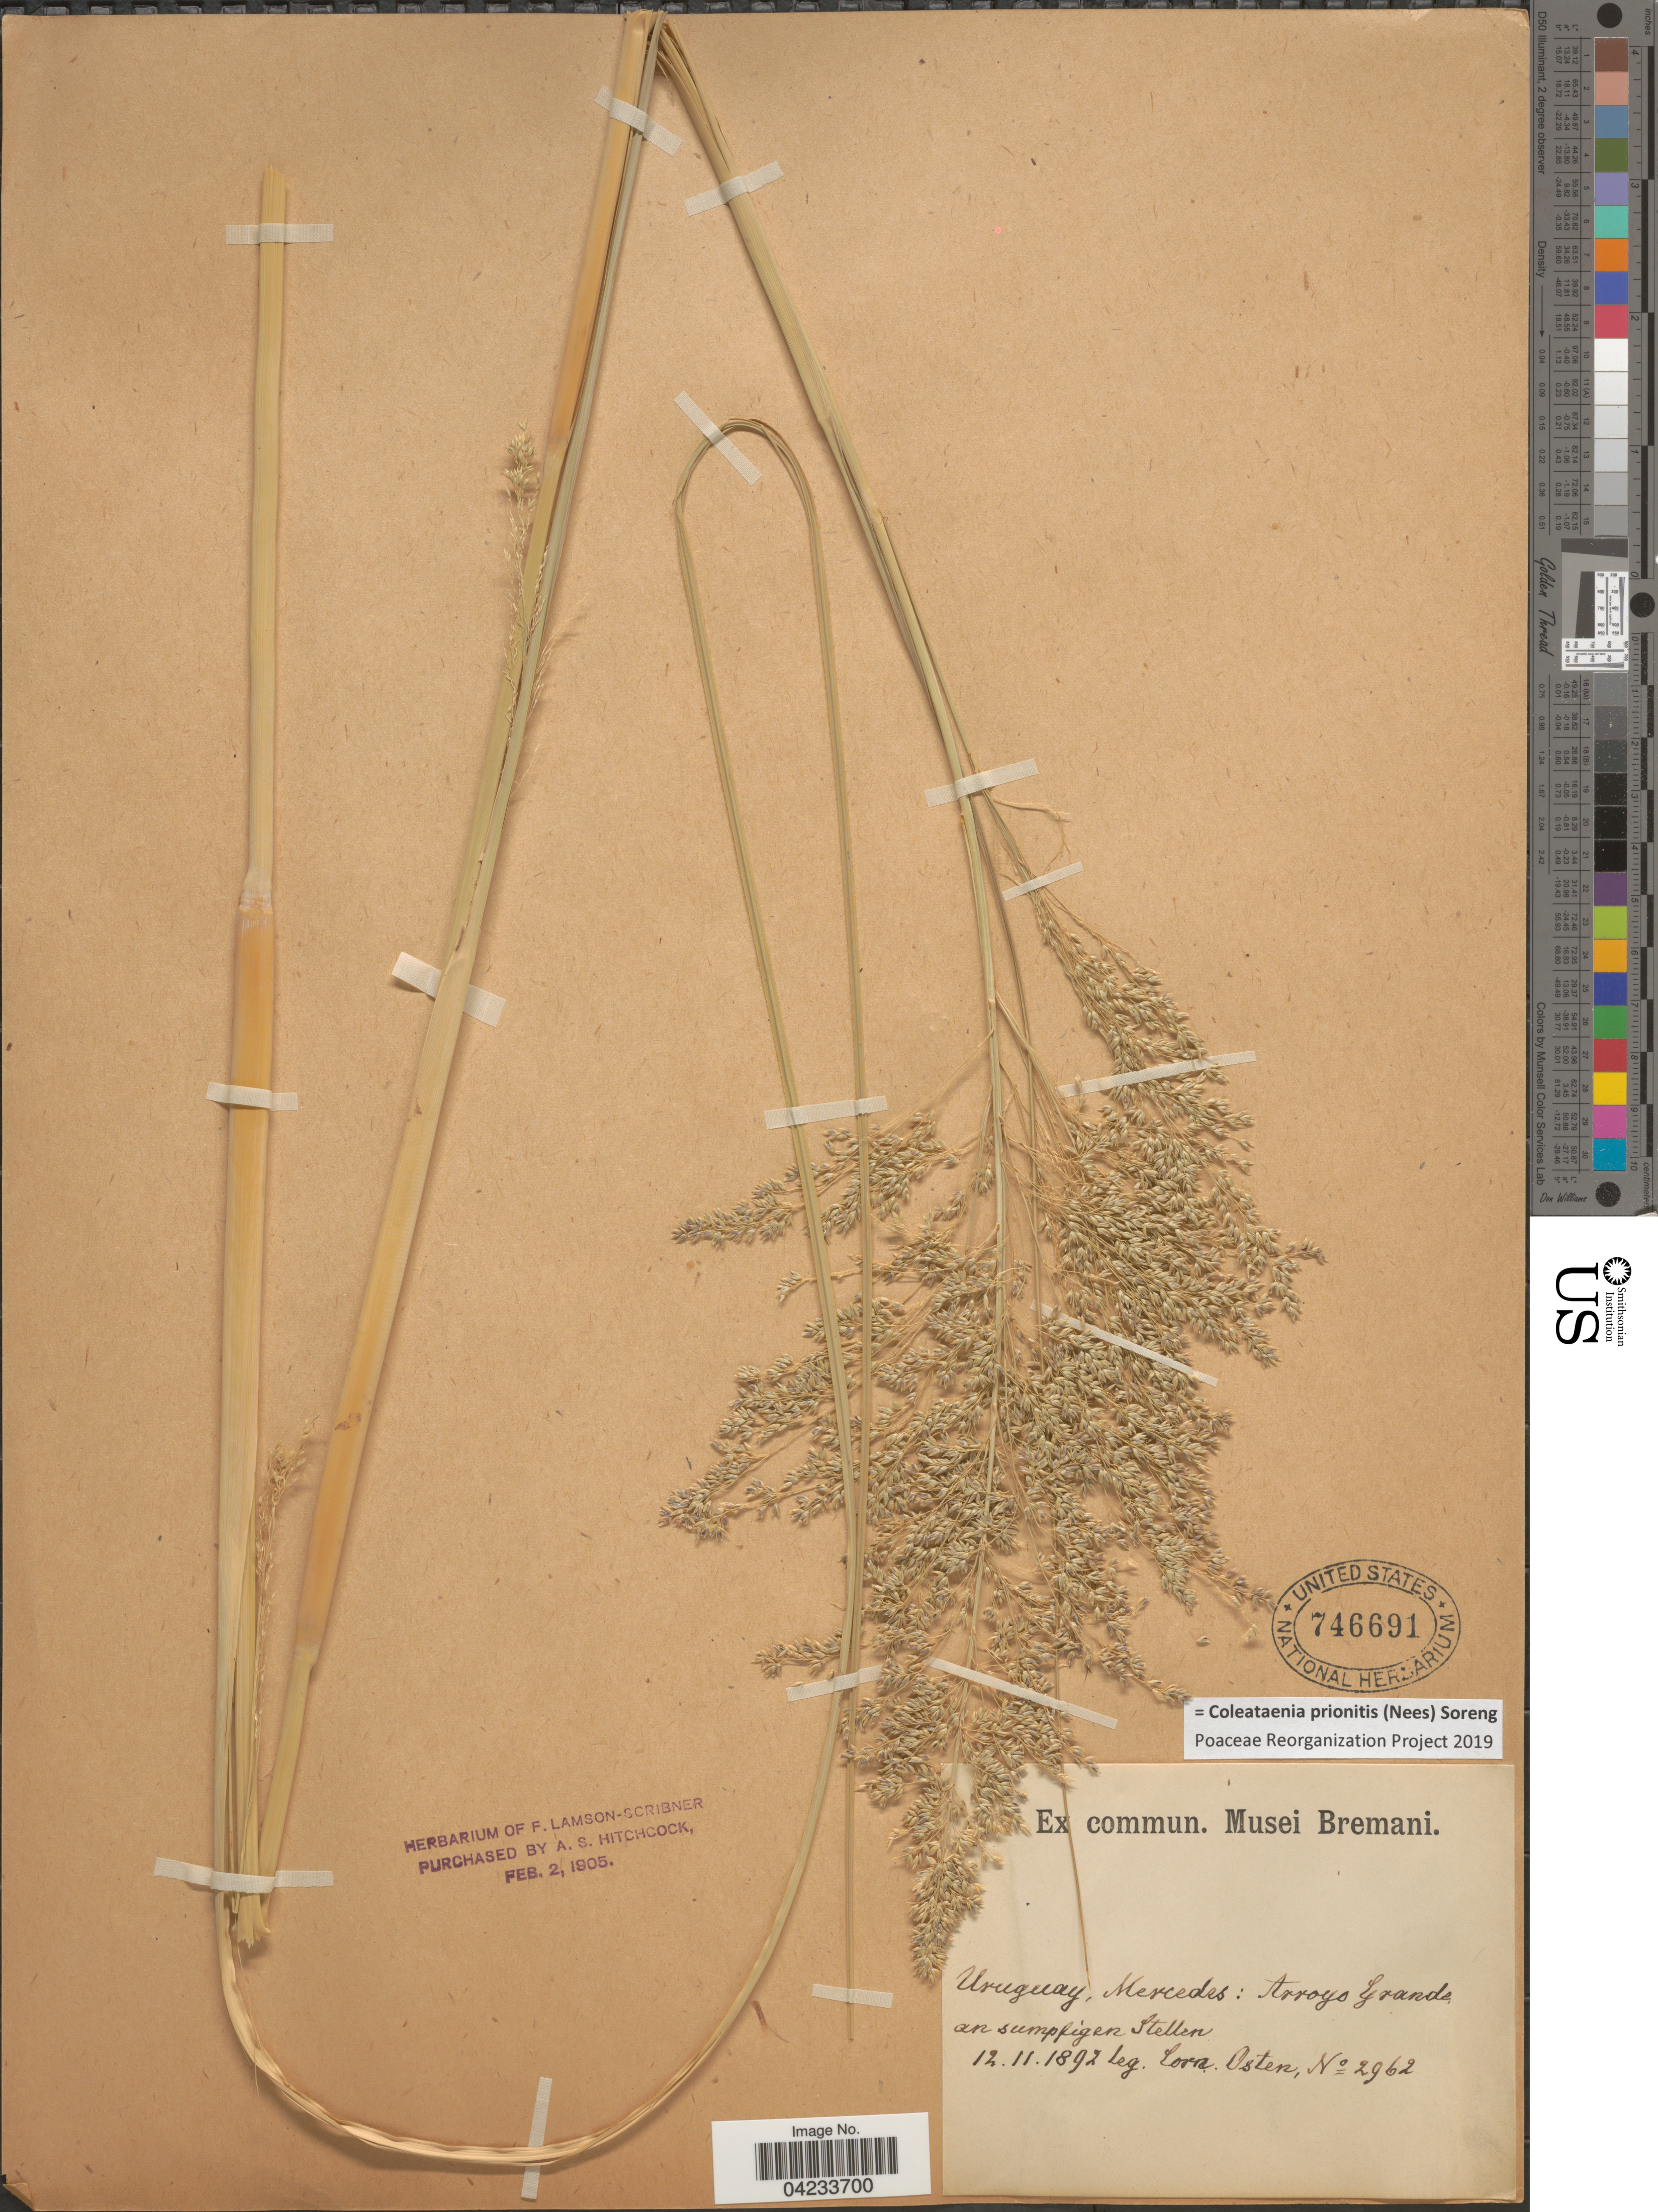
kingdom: Plantae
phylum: Tracheophyta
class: Liliopsida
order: Poales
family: Poaceae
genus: Coleataenia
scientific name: Coleataenia prionitis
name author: (Nees) Soreng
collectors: C. Osten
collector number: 2962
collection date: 1892-11-12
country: Uruguay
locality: Mercedes: Arroyo Grande, an sumpfigen Stellen.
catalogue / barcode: US 746691